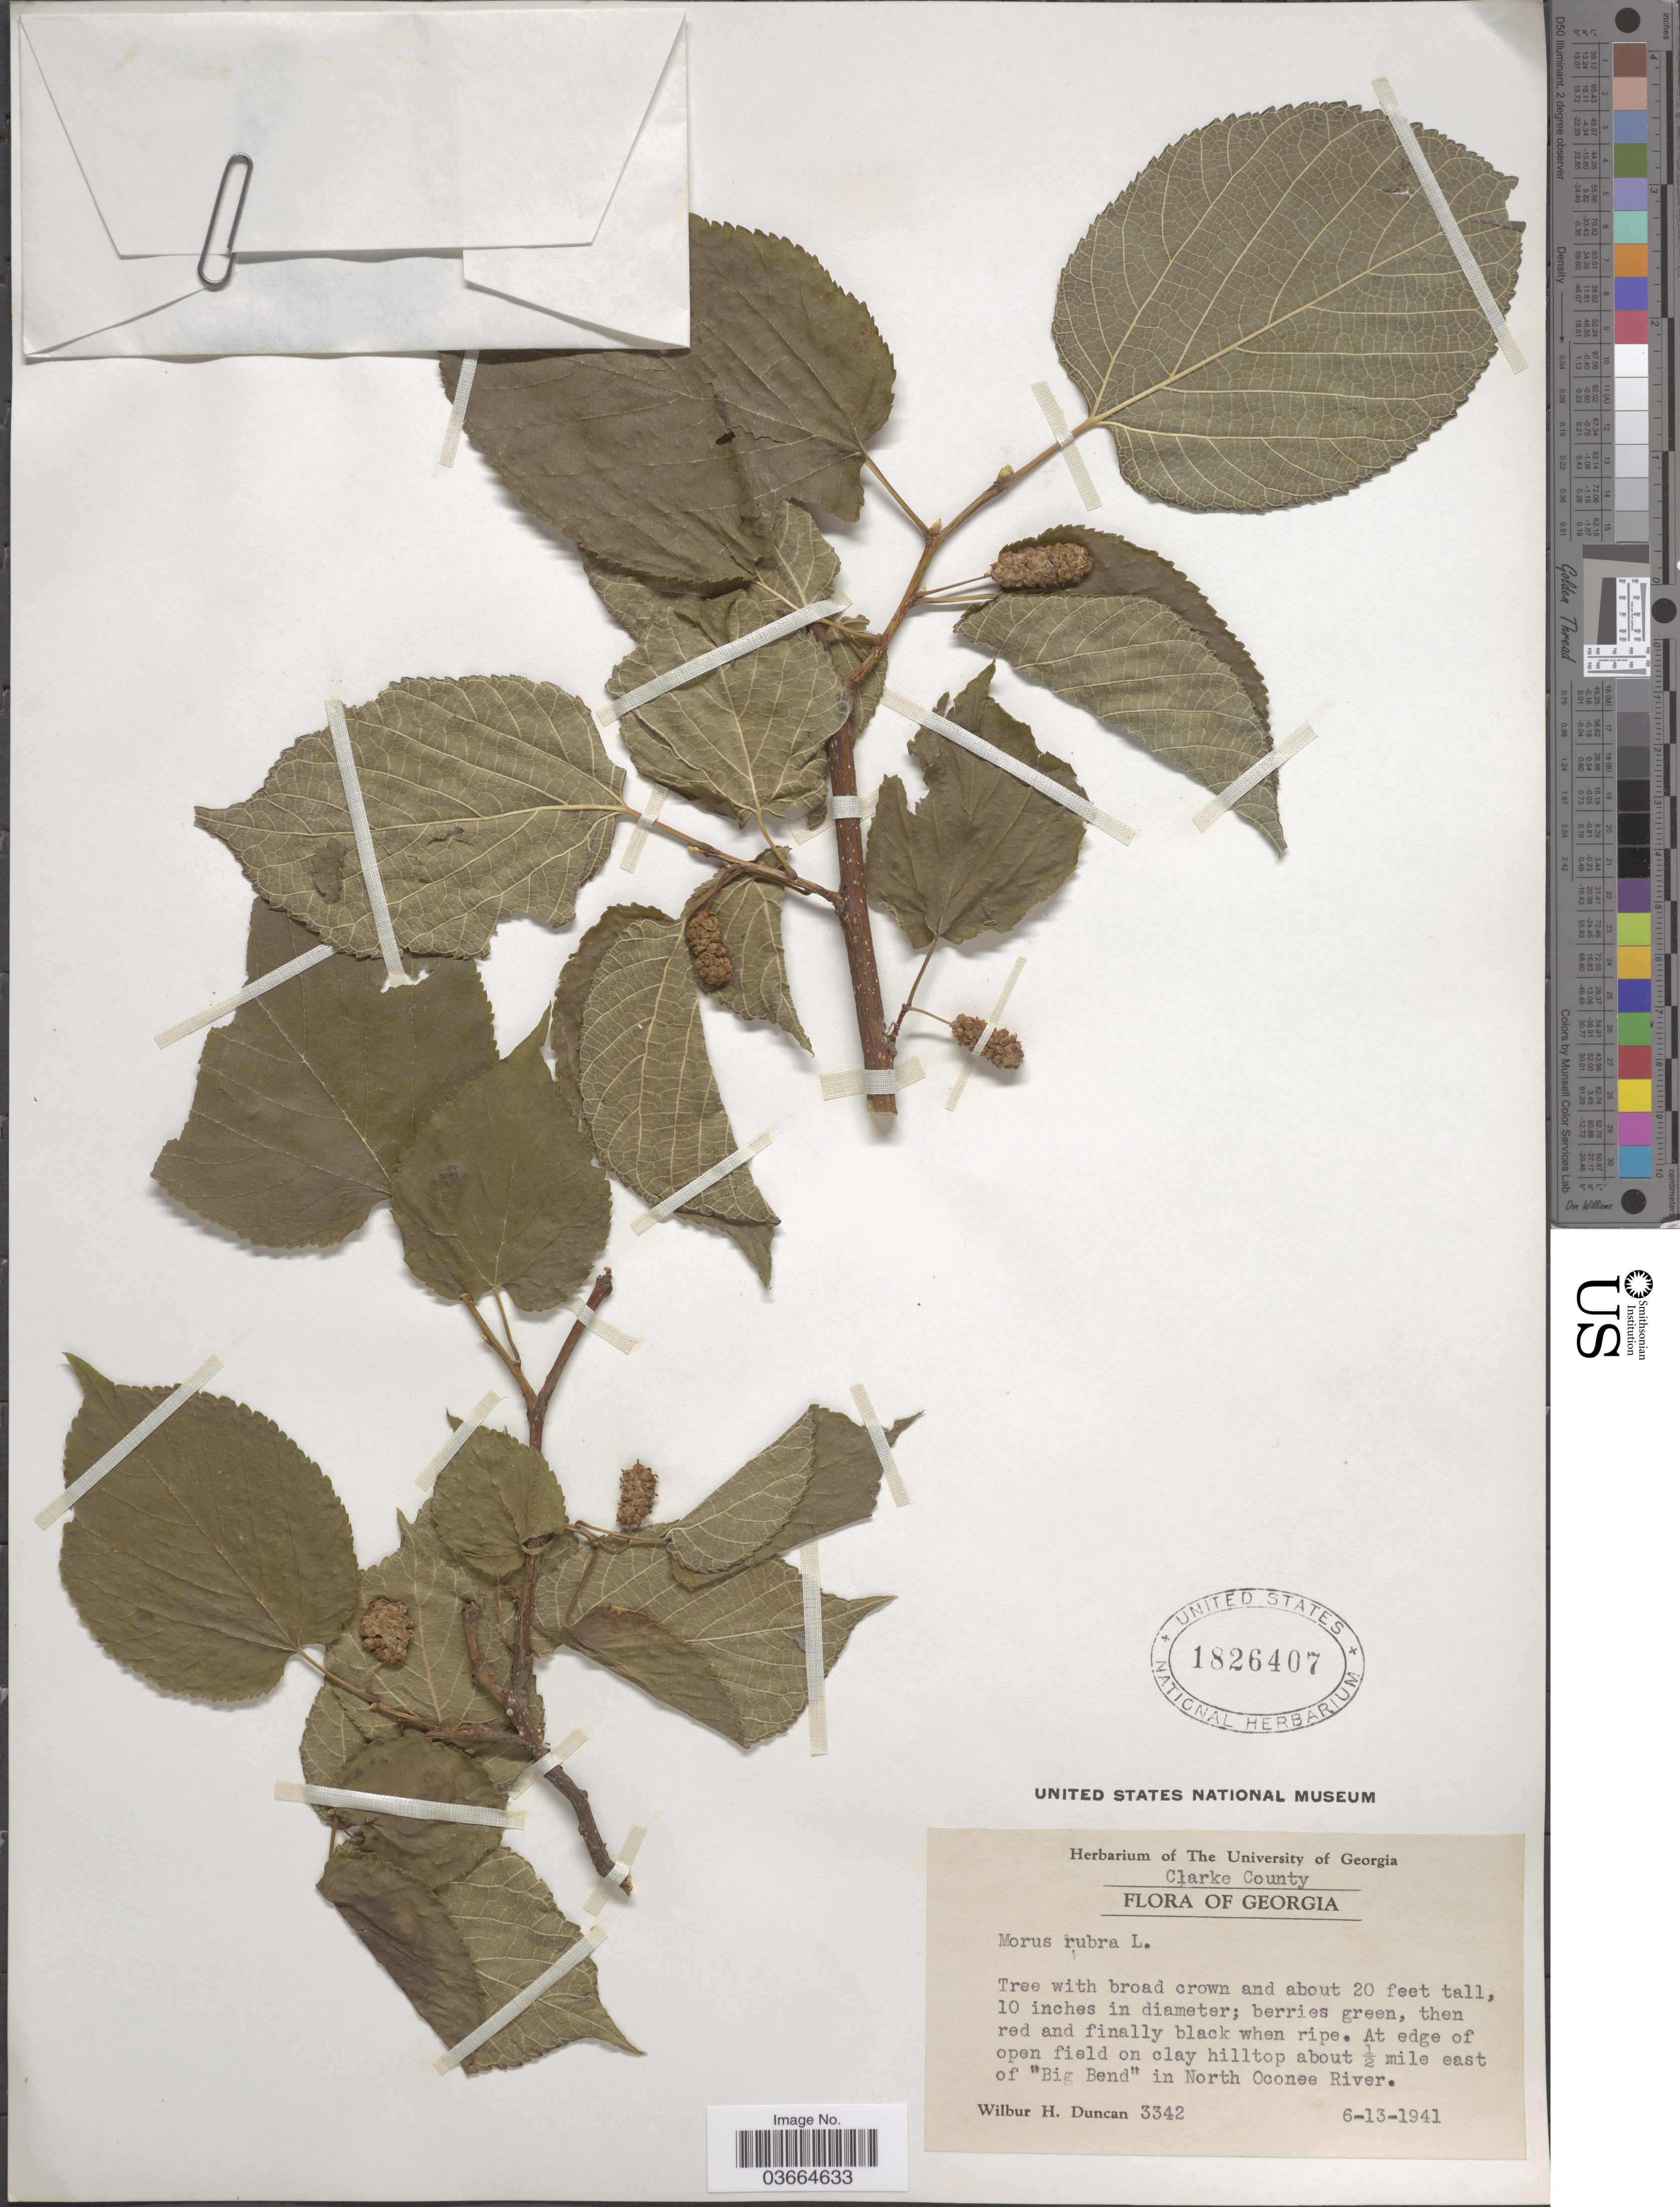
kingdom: Plantae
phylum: Tracheophyta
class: Magnoliopsida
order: Rosales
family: Moraceae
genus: Morus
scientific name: Morus rubra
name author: L.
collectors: W. H. Duncan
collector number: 3342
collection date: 1941-06-13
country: United States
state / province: Georgia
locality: Clarke County. At edge of open field on clay hilltop about ½ mile east of "Big Bend" in North Oconee River.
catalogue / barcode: US 1826407